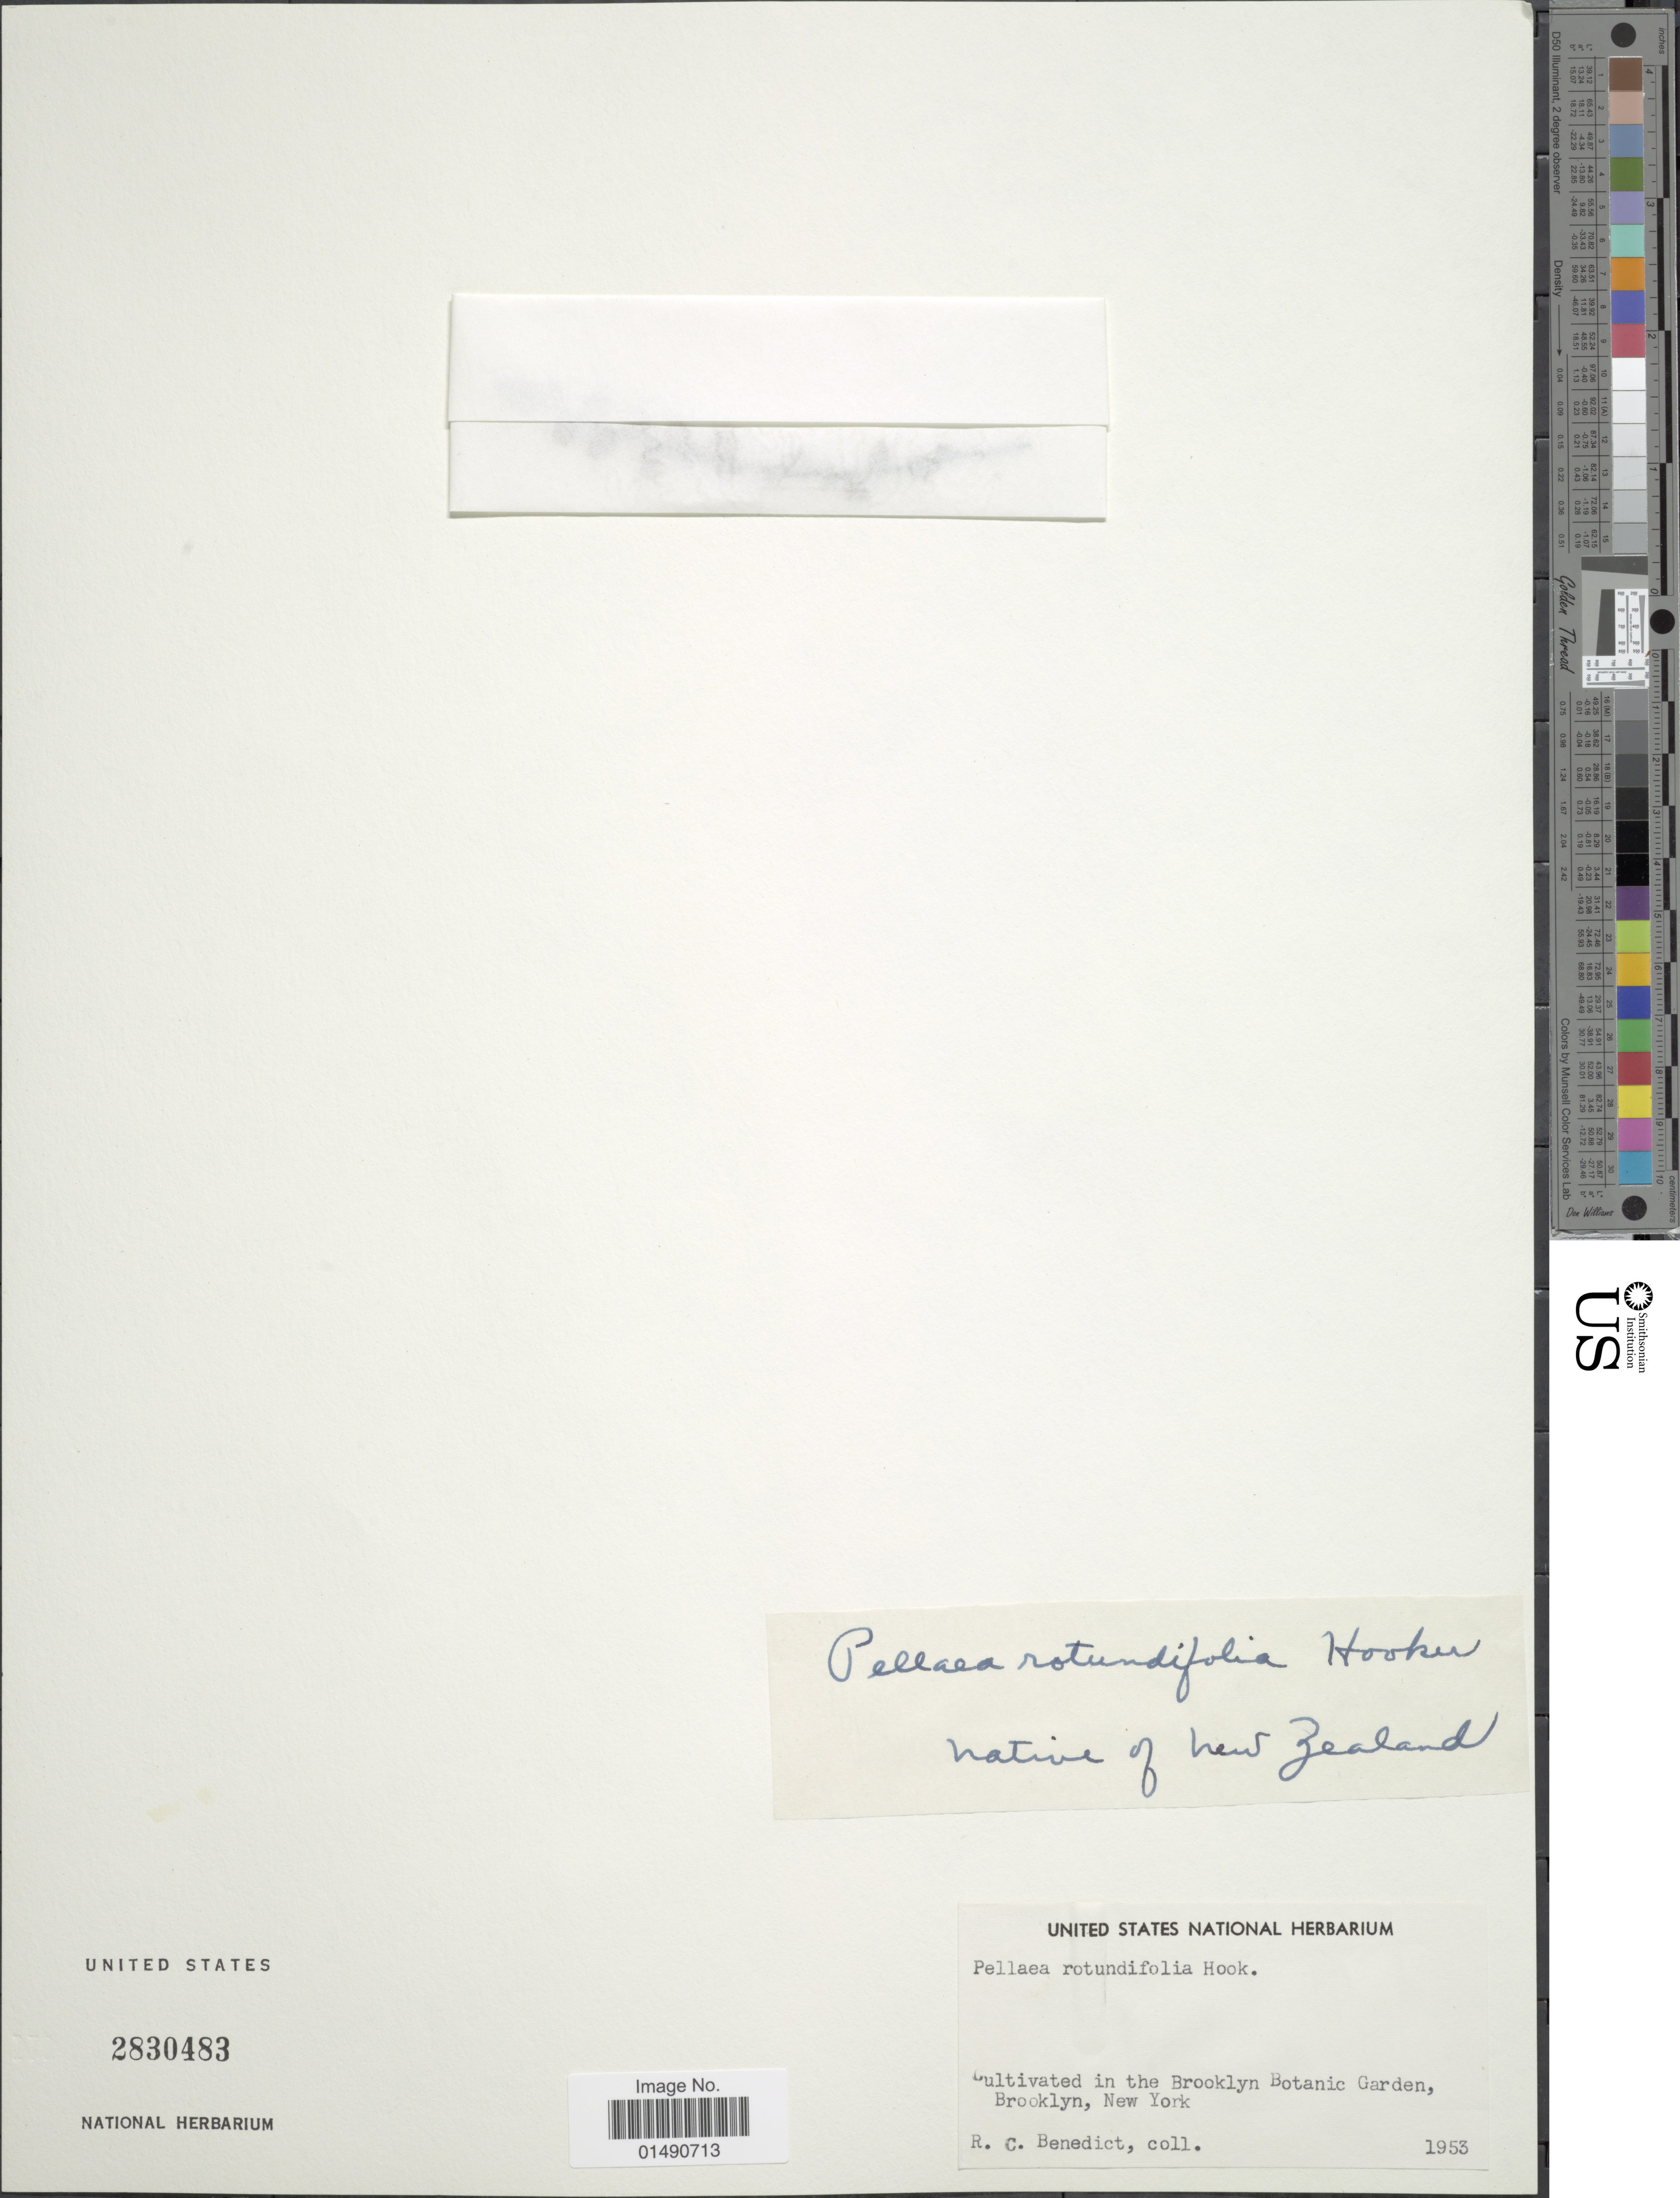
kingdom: Plantae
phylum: Tracheophyta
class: Polypodiopsida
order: Polypodiales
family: Pteridaceae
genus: Pellaea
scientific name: Pellaea rotundifolia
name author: Hook.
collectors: R. C. Benedict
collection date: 1953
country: United States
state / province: New York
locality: Brooklyn Botanic Garden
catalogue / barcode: US 2830483